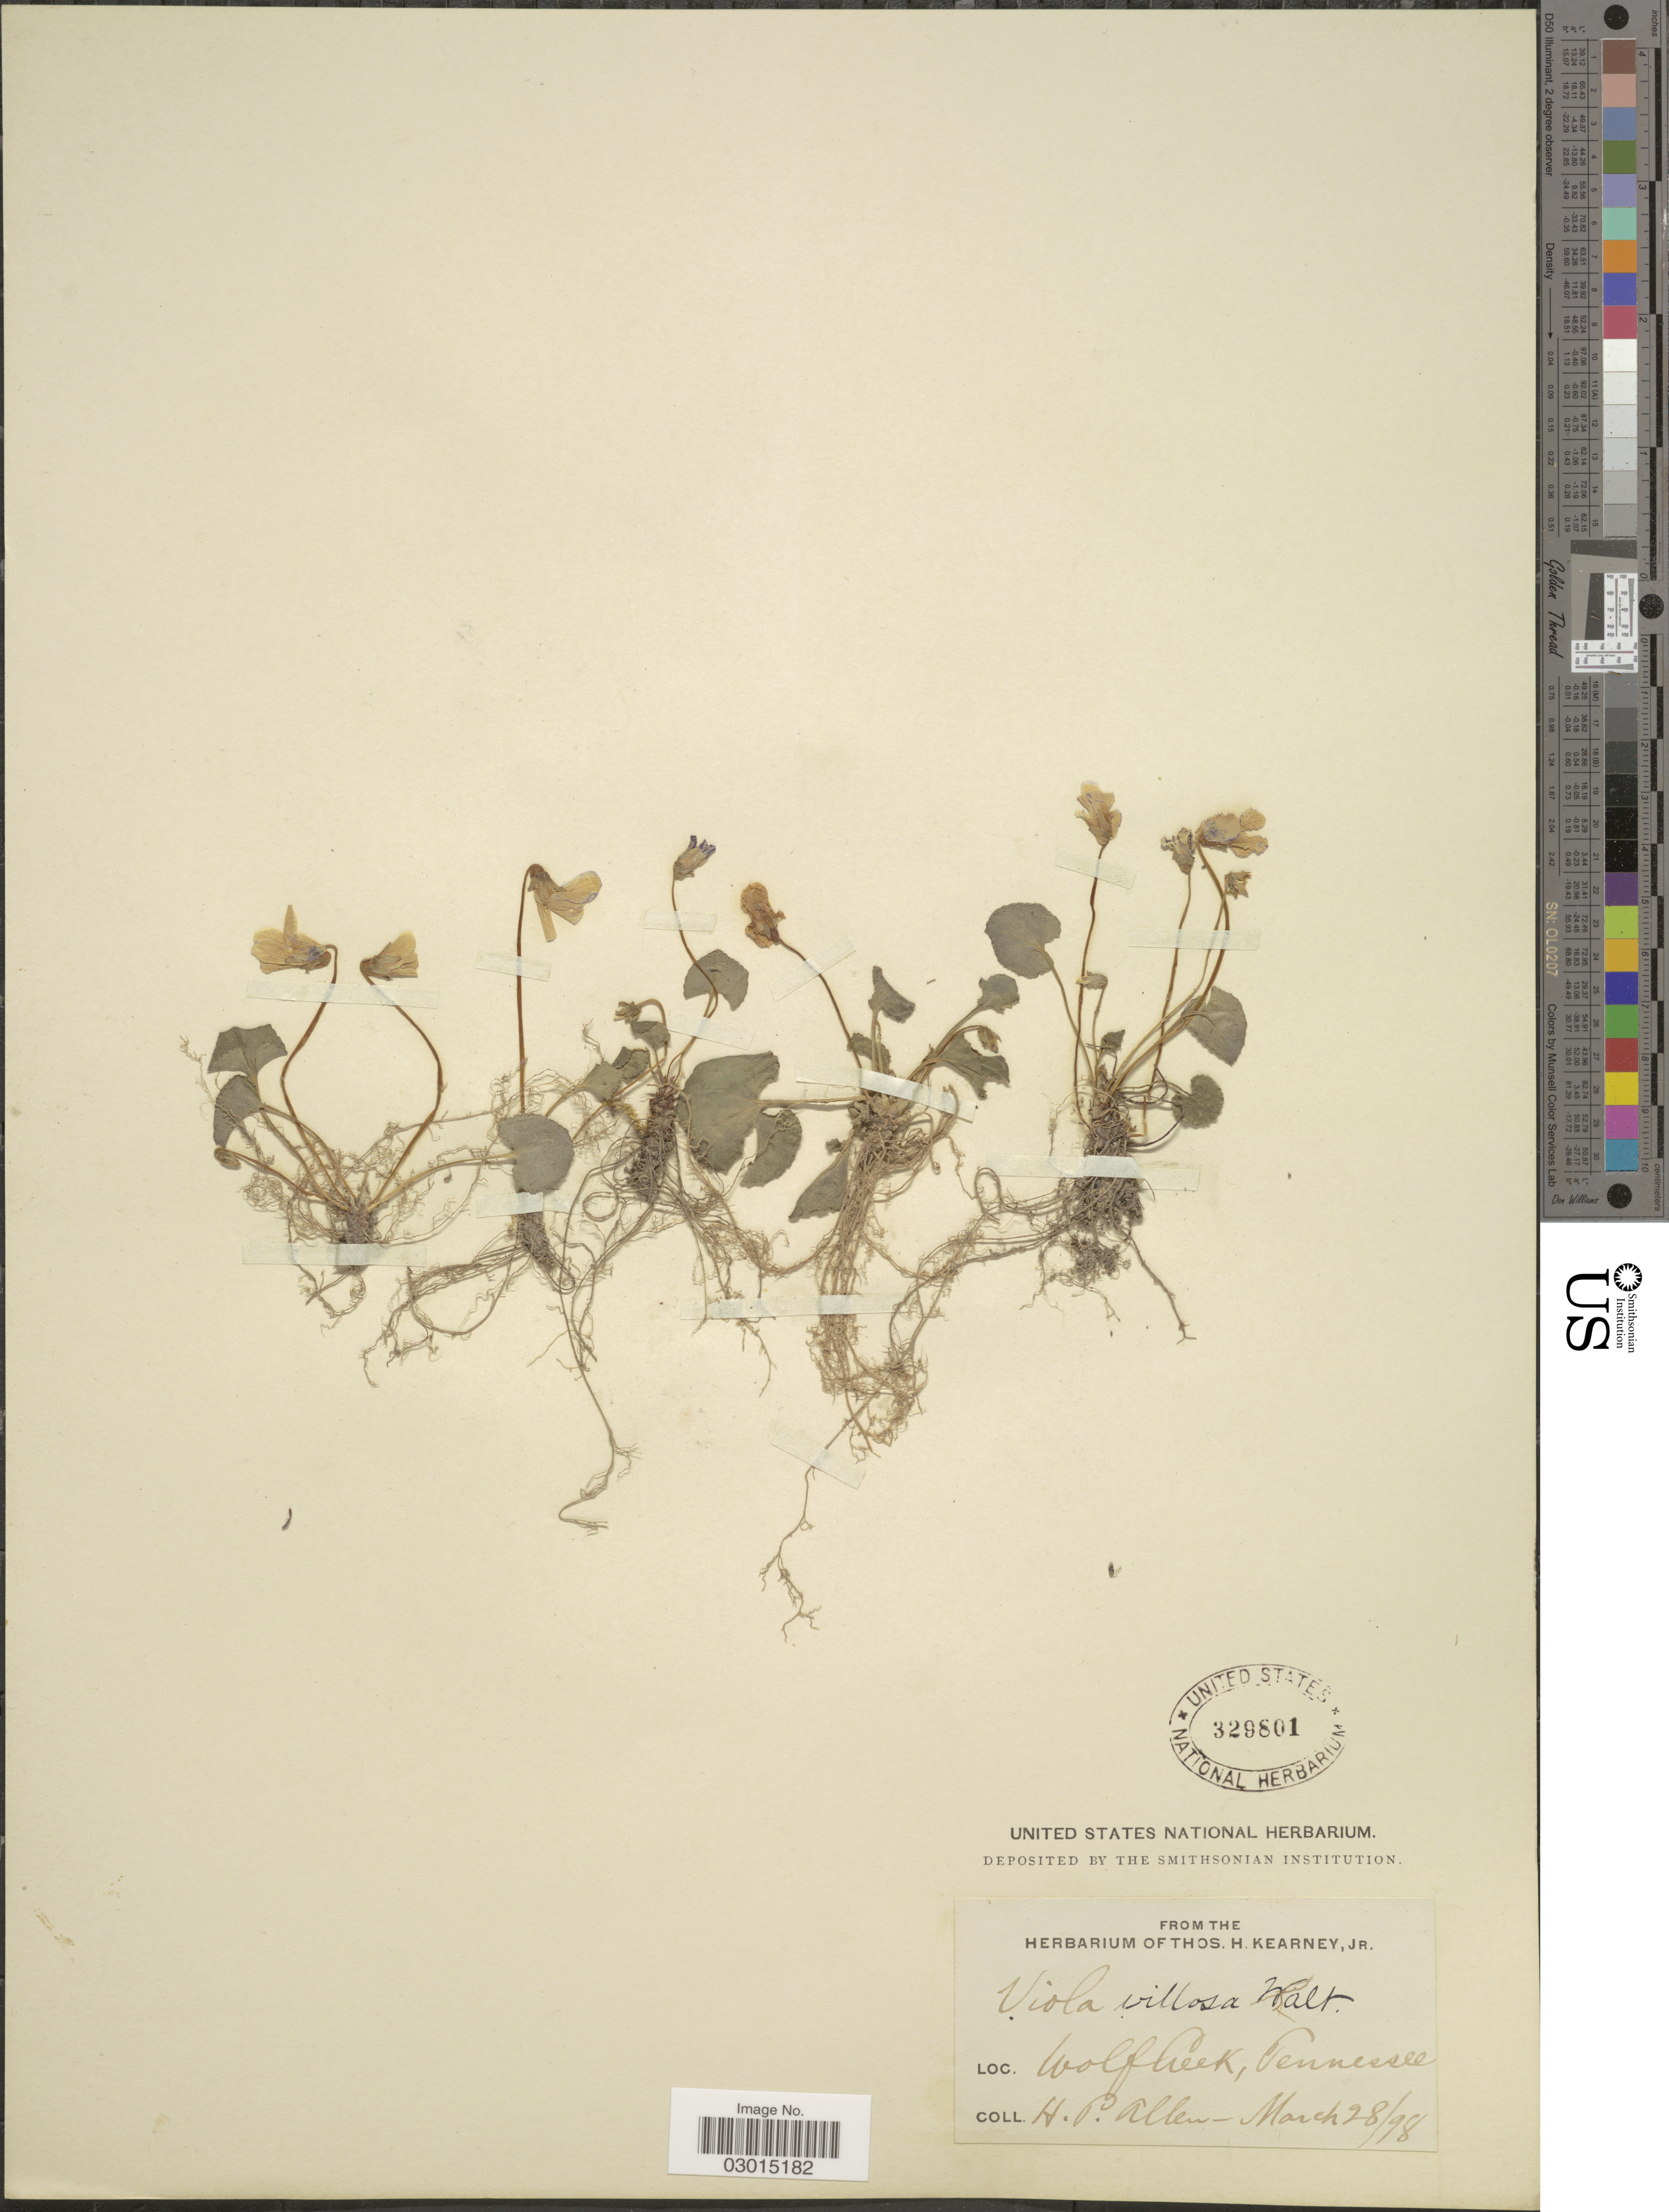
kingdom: Plantae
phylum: Tracheophyta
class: Magnoliopsida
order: Malpighiales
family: Violaceae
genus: Viola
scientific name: Viola hirsutula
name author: Brainerd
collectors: H. P. Allen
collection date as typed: Transcribed d/m/y: 28/3/98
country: United States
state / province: Tennessee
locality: Wolf Creek.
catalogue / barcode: US 329801